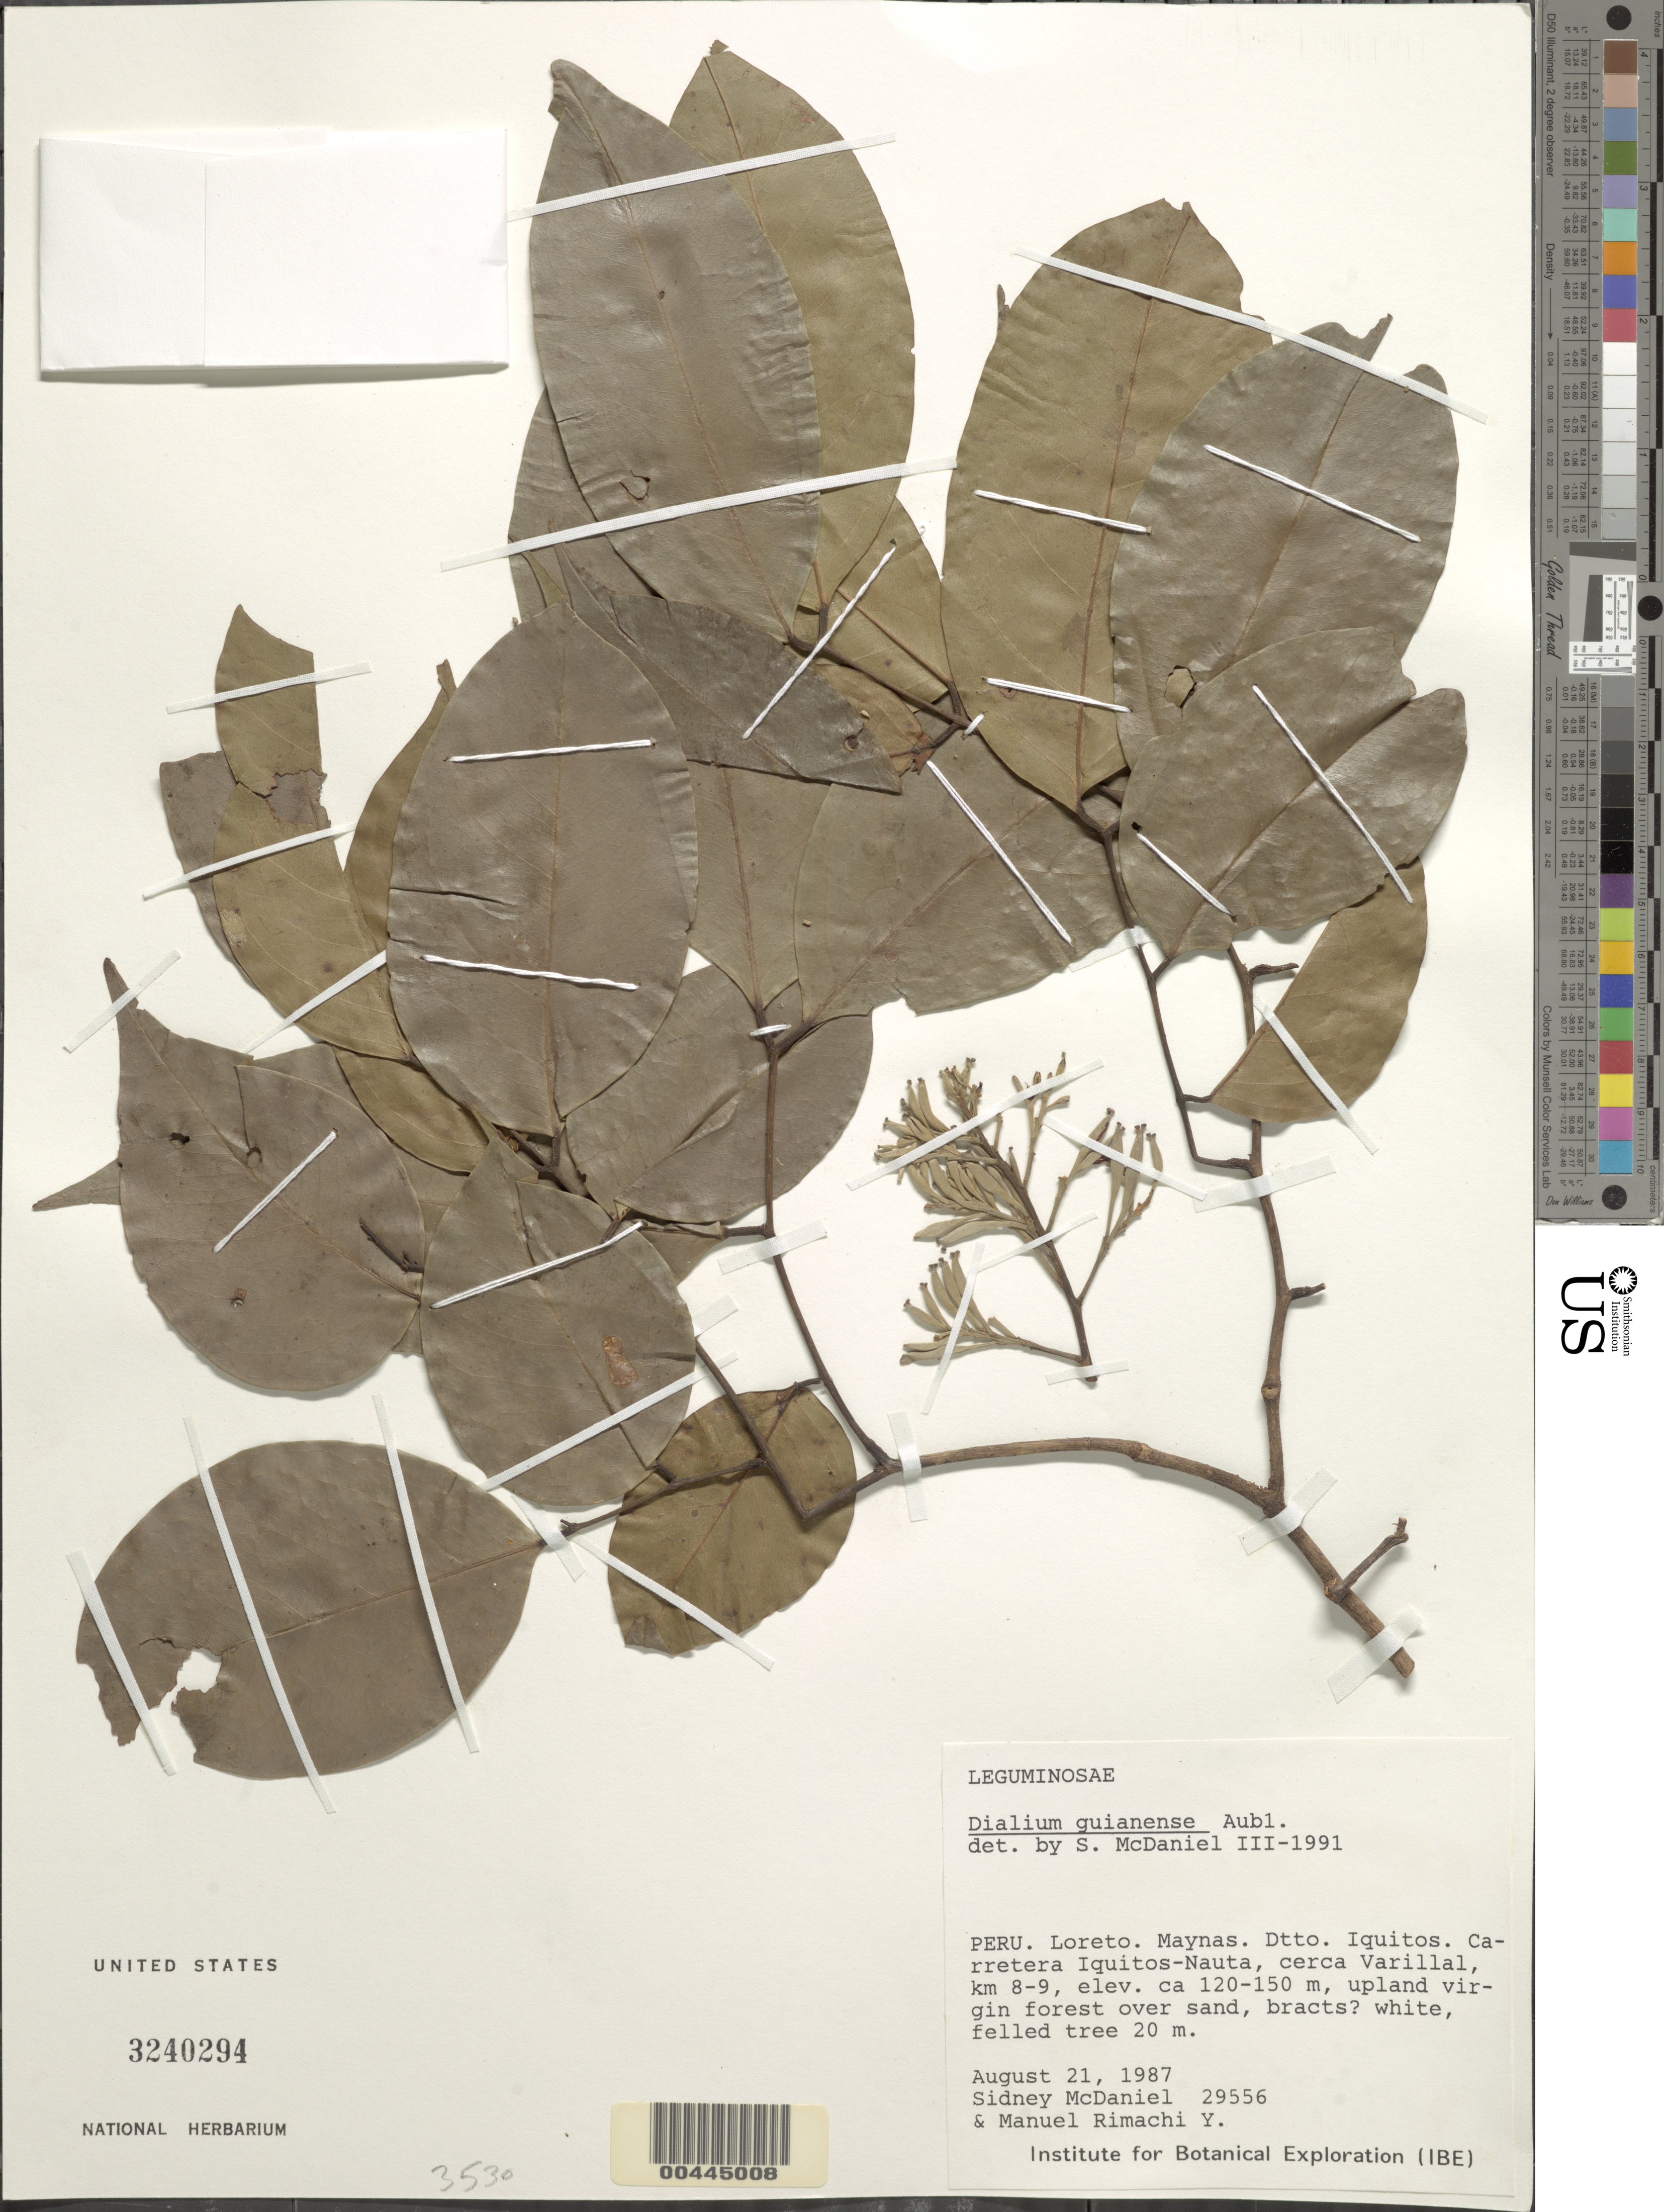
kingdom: Plantae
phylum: Tracheophyta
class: Magnoliopsida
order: Fabales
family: Fabaceae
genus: Dialium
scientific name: Dialium guianense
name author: (Aubl.) Sandwith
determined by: McDaniel, Sidney T.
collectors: S. T. McDaniel & M. Rimachi Y.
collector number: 29556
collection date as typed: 21 Aug 1987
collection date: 1987-08-21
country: Peru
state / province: Loreto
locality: Maynas, iquitos, carretera iquito-nauta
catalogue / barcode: US 3240294